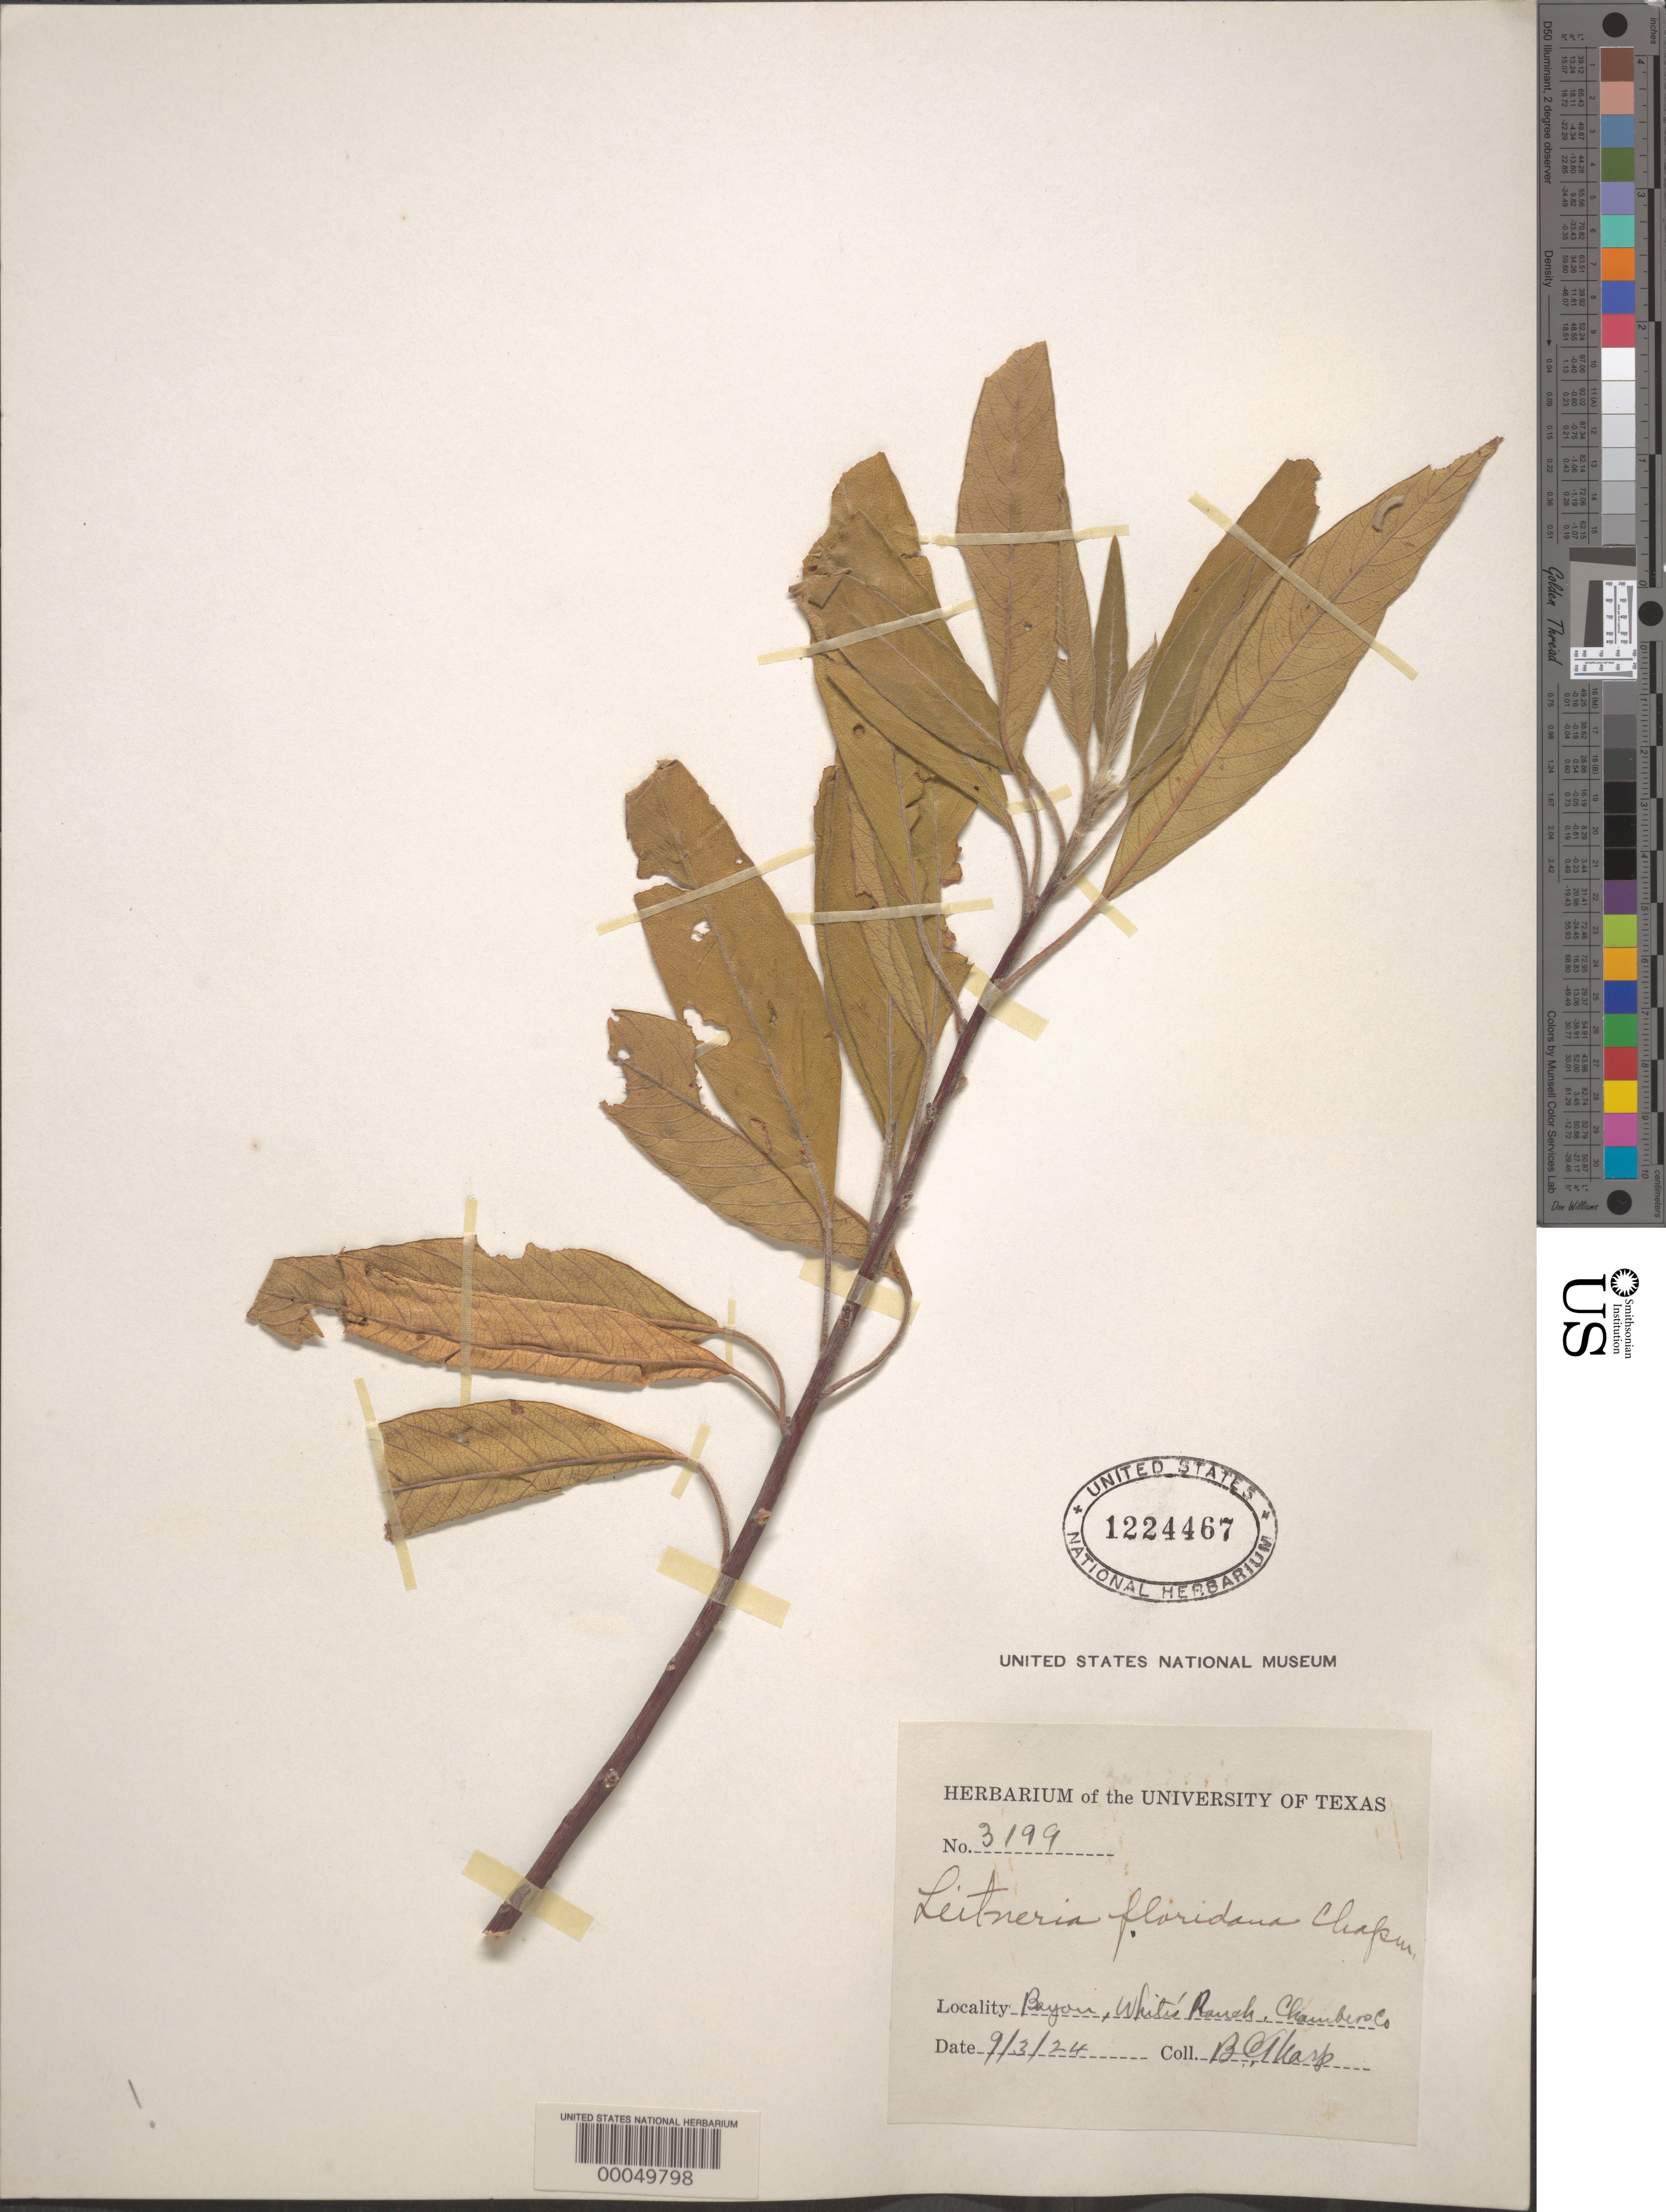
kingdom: Plantae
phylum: Tracheophyta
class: Magnoliopsida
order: Sapindales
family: Simaroubaceae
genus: Leitneria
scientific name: Leitneria floridana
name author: Chapm.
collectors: B. C. Tharp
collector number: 3199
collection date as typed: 03 Sep 1924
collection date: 1924-09-03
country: United States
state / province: Texas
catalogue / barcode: US 1224467